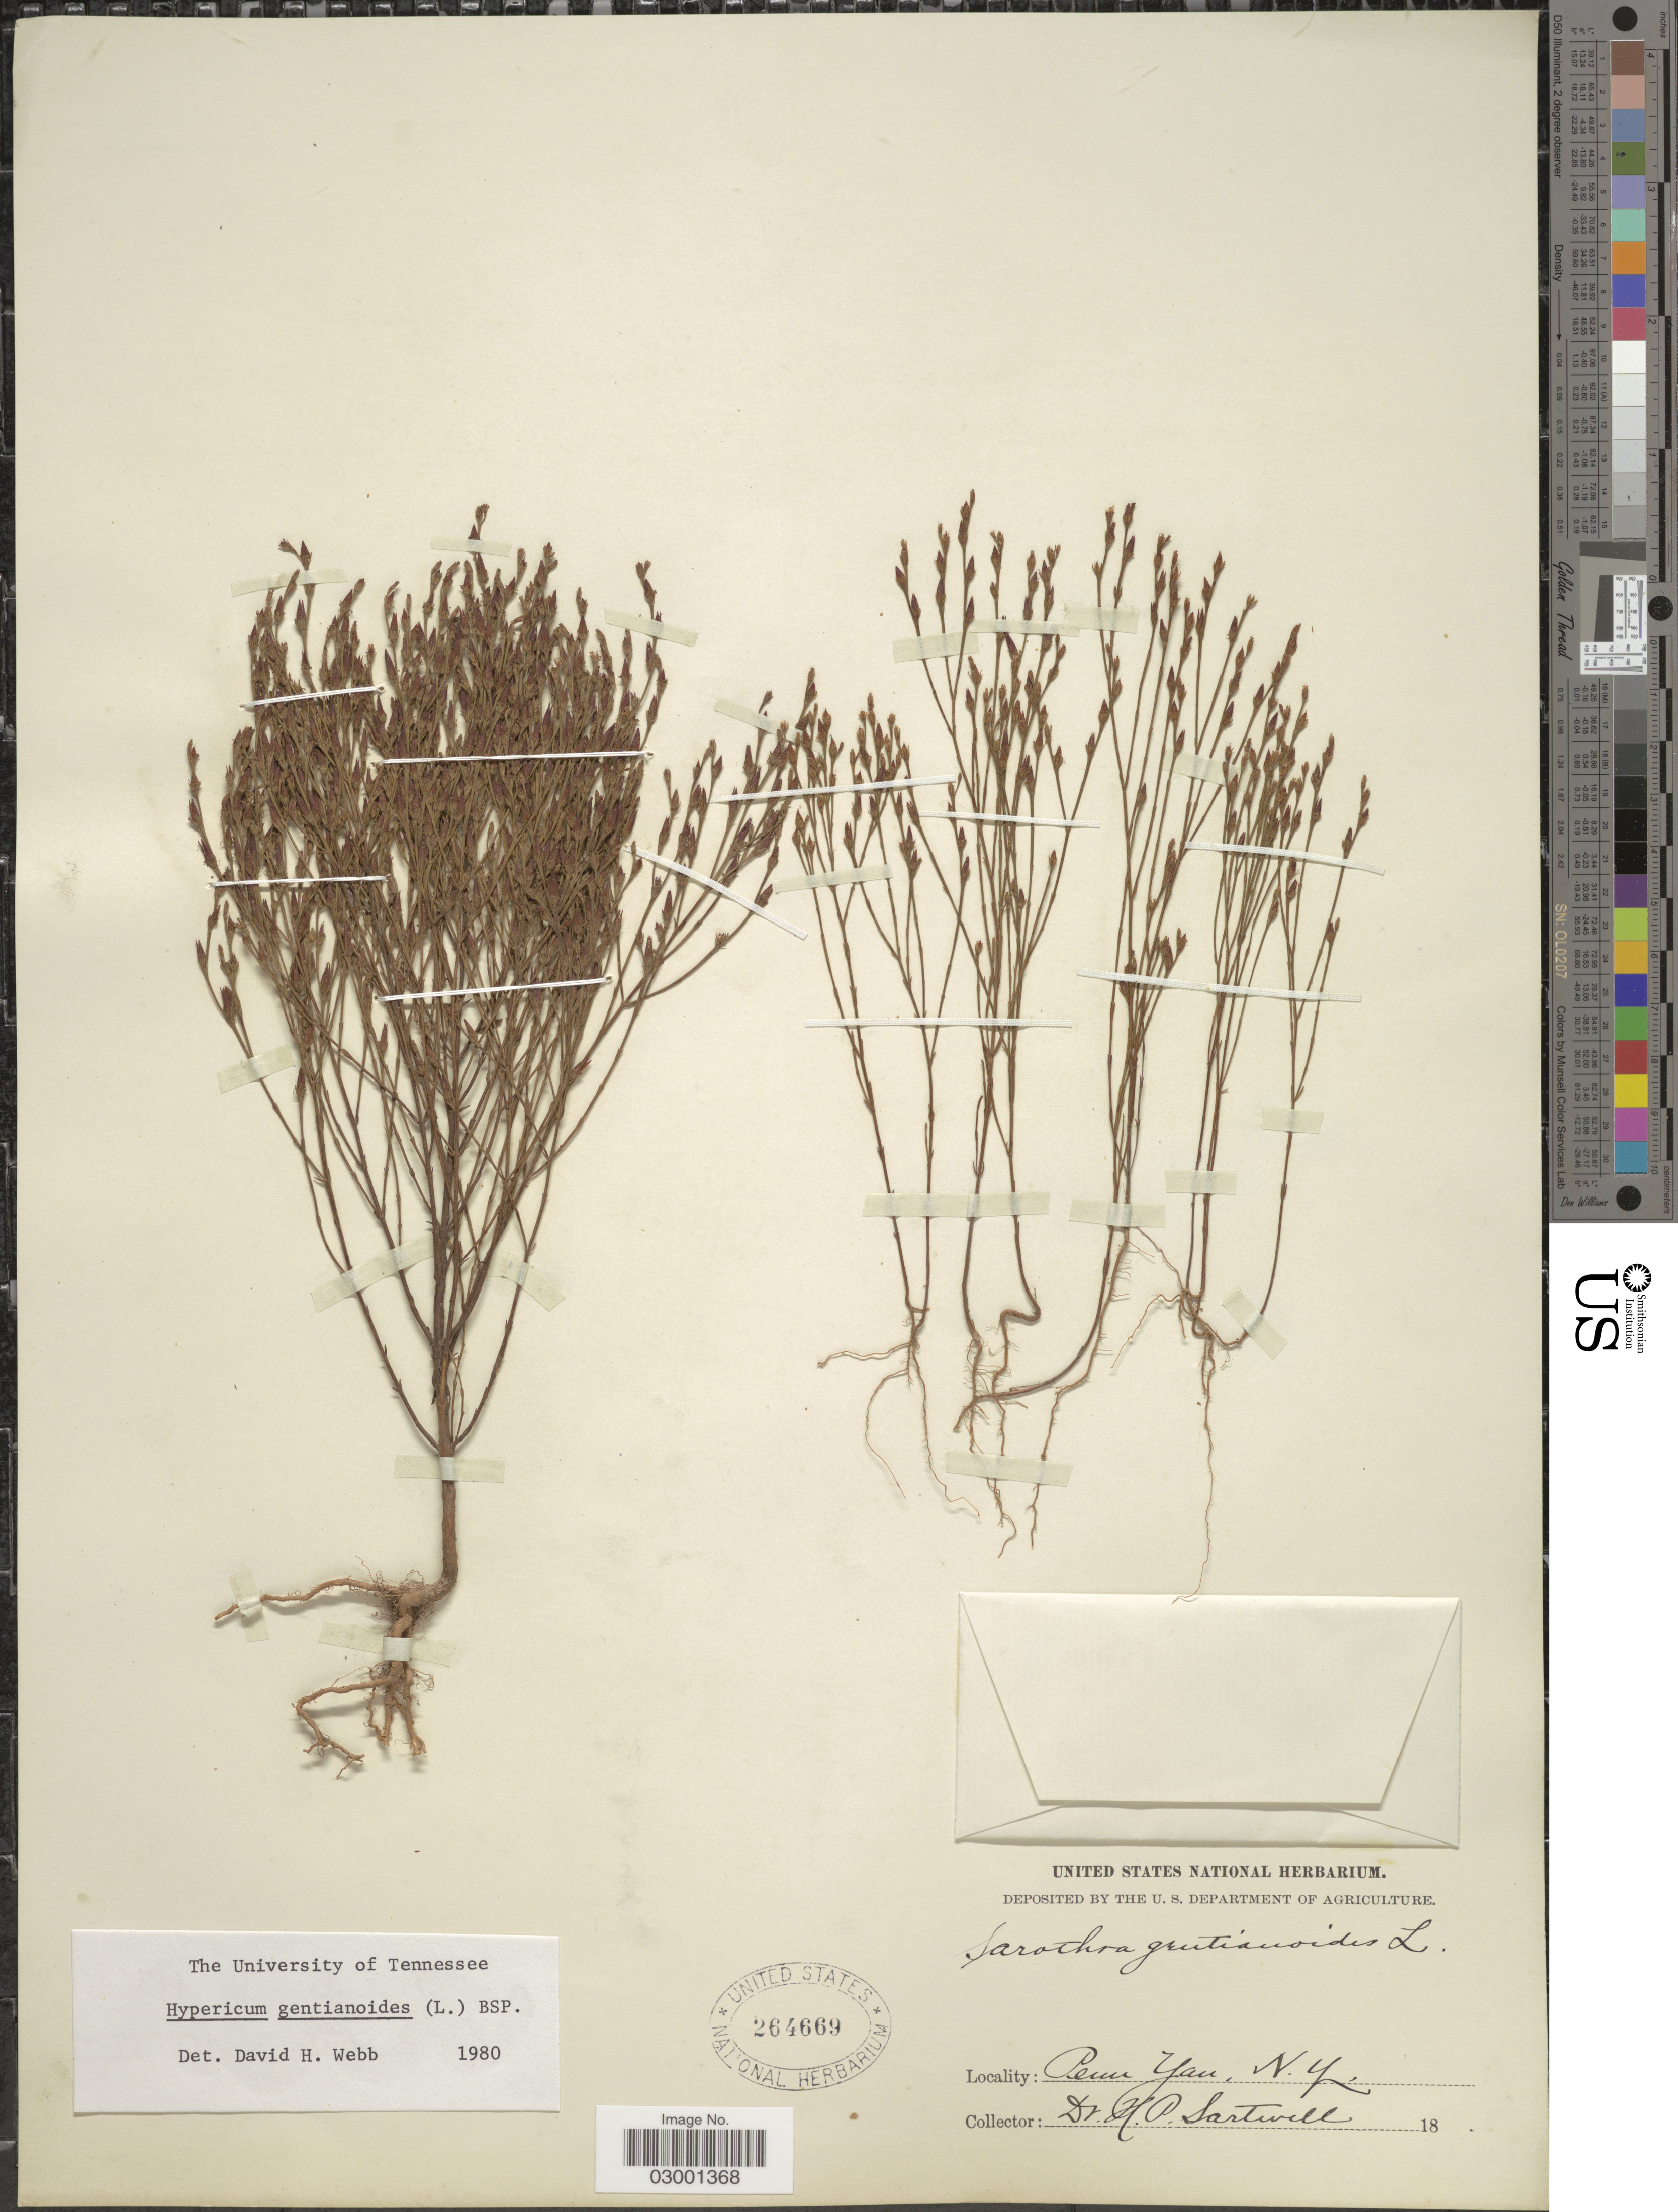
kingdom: Plantae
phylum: Tracheophyta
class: Magnoliopsida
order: Malpighiales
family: Hypericaceae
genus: Hypericum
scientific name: Hypericum gentianoides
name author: (L.) Britton, Stearns & Poggenb.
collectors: H. P. Sartwell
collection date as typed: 18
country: United States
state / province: New York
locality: Penn Yan.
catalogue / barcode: US 264669